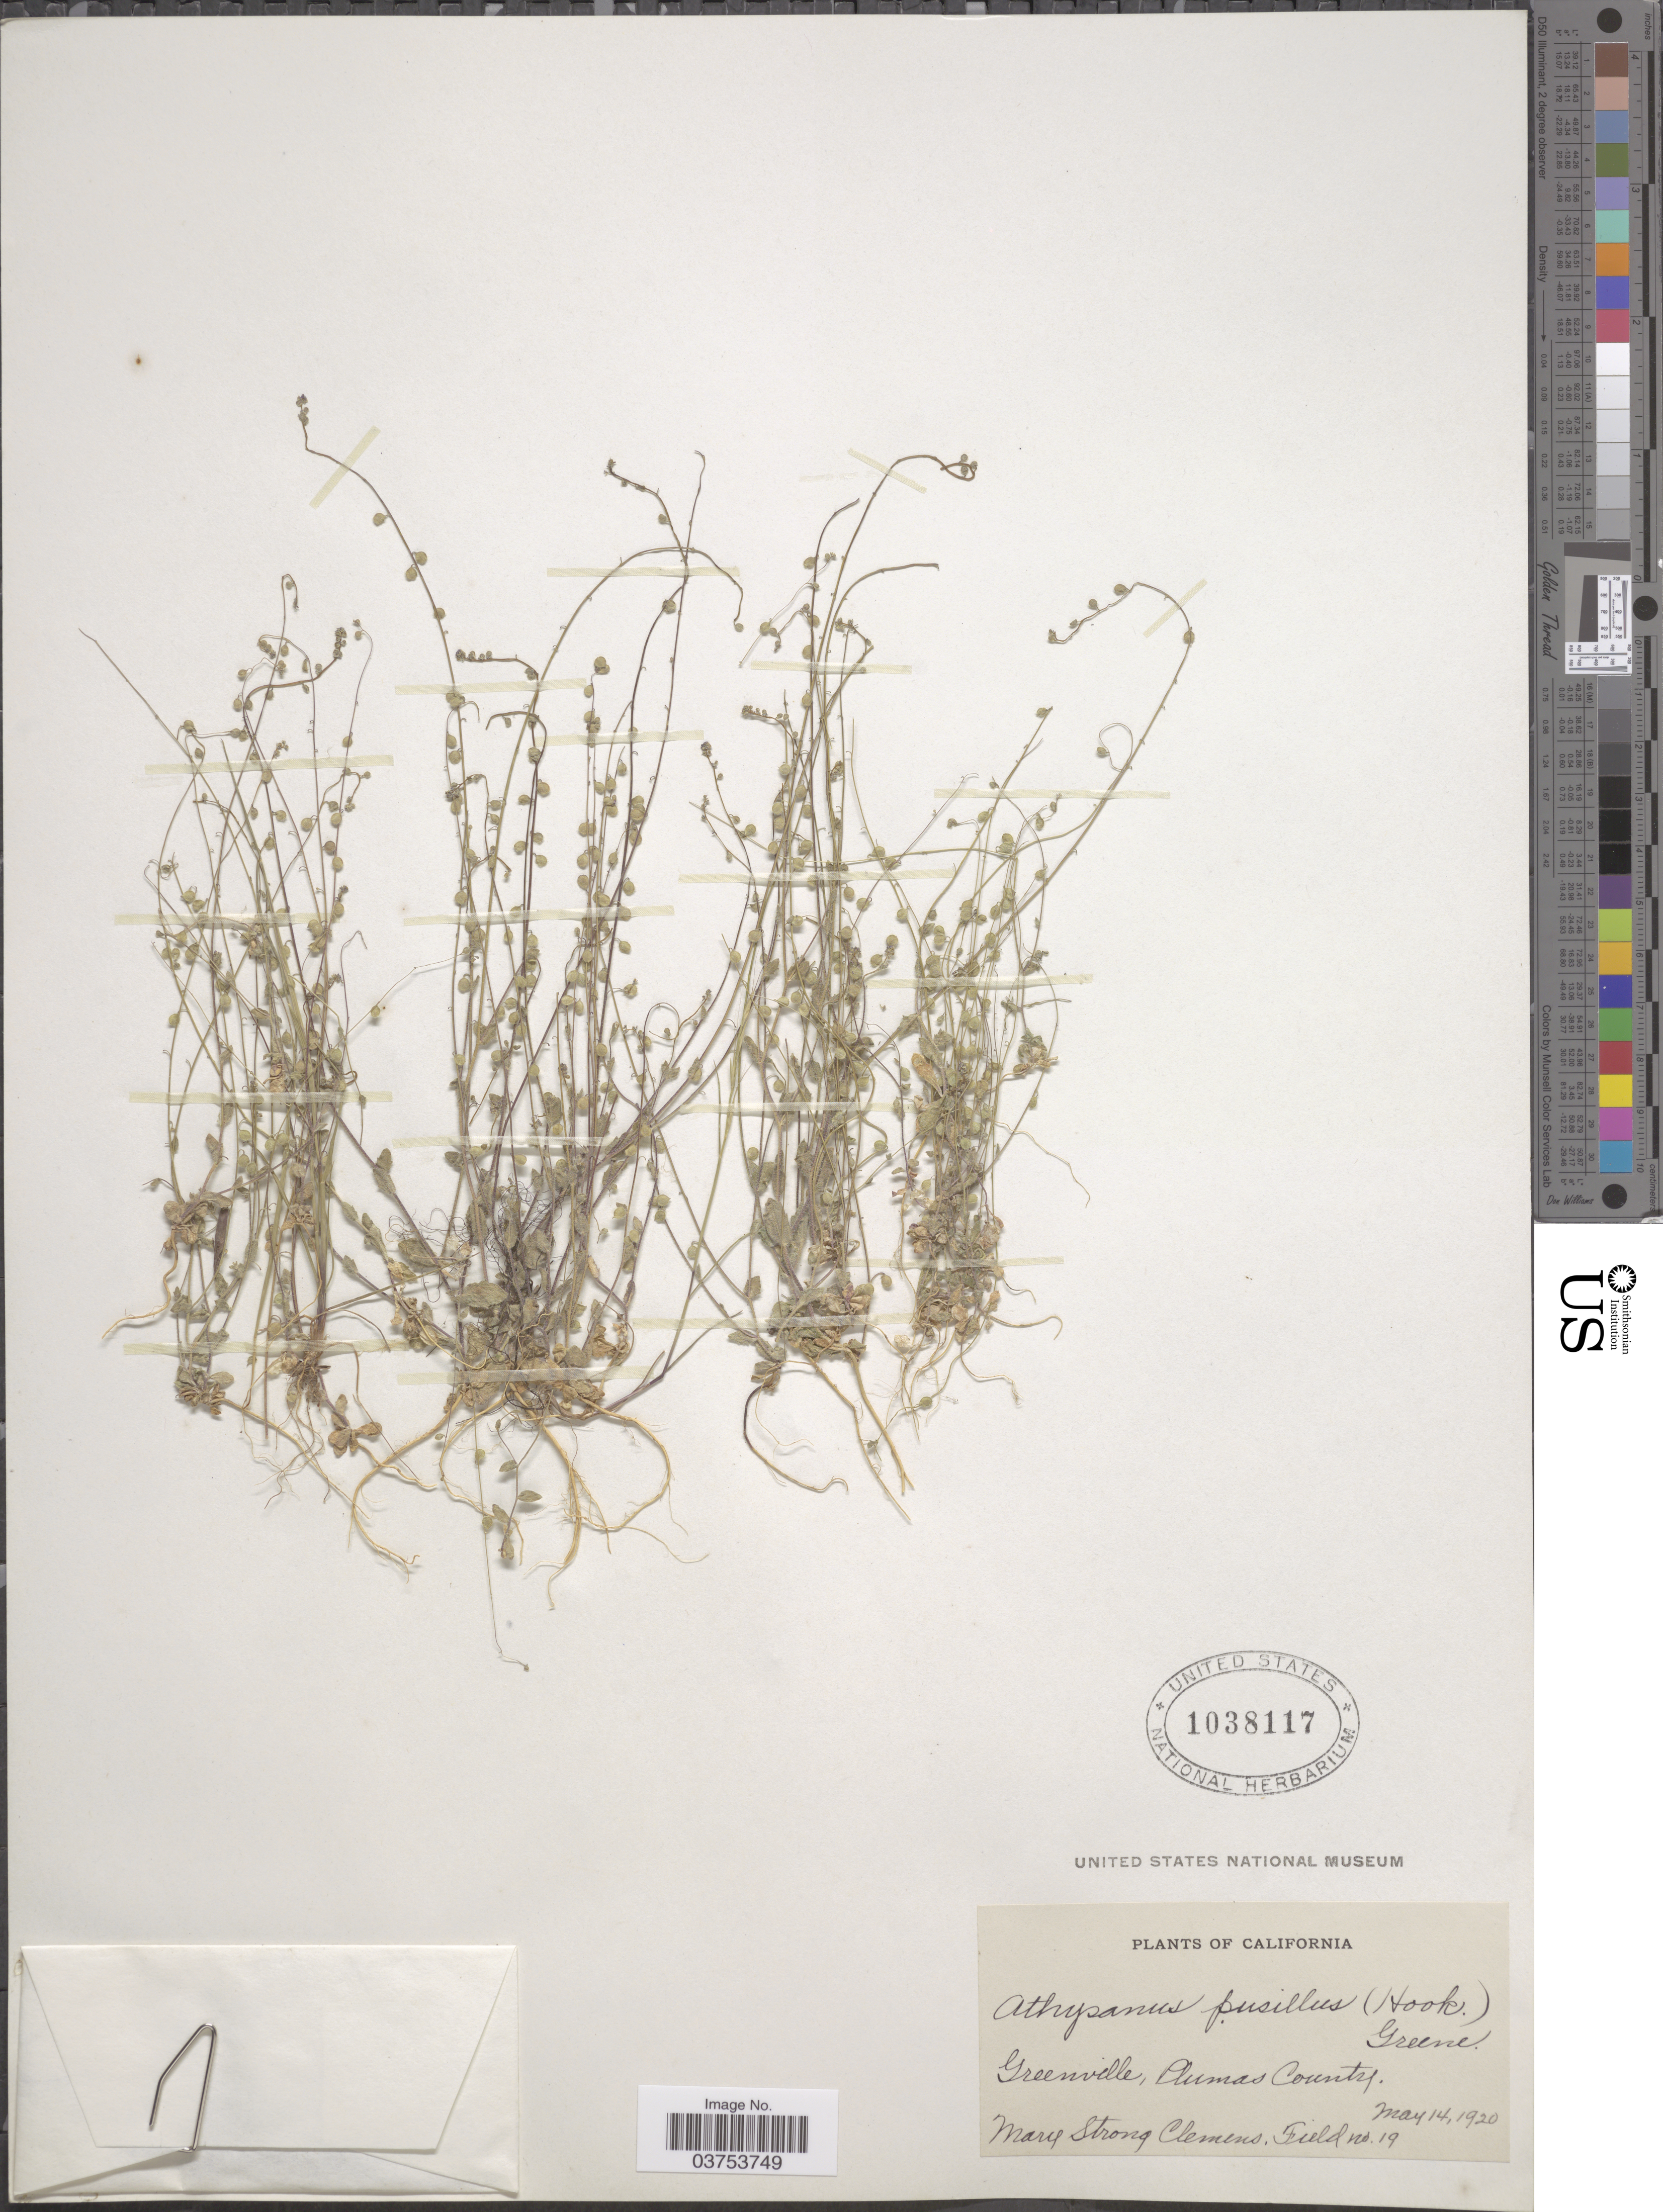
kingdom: Plantae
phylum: Tracheophyta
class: Magnoliopsida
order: Brassicales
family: Brassicaceae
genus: Athysanus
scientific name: Athysanus pusillus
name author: (Hook.) Greene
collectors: M. S. Clemens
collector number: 19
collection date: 1920-05-14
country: United States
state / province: California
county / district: Plumas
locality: Greenville, Plumas County.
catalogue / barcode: US 1038117